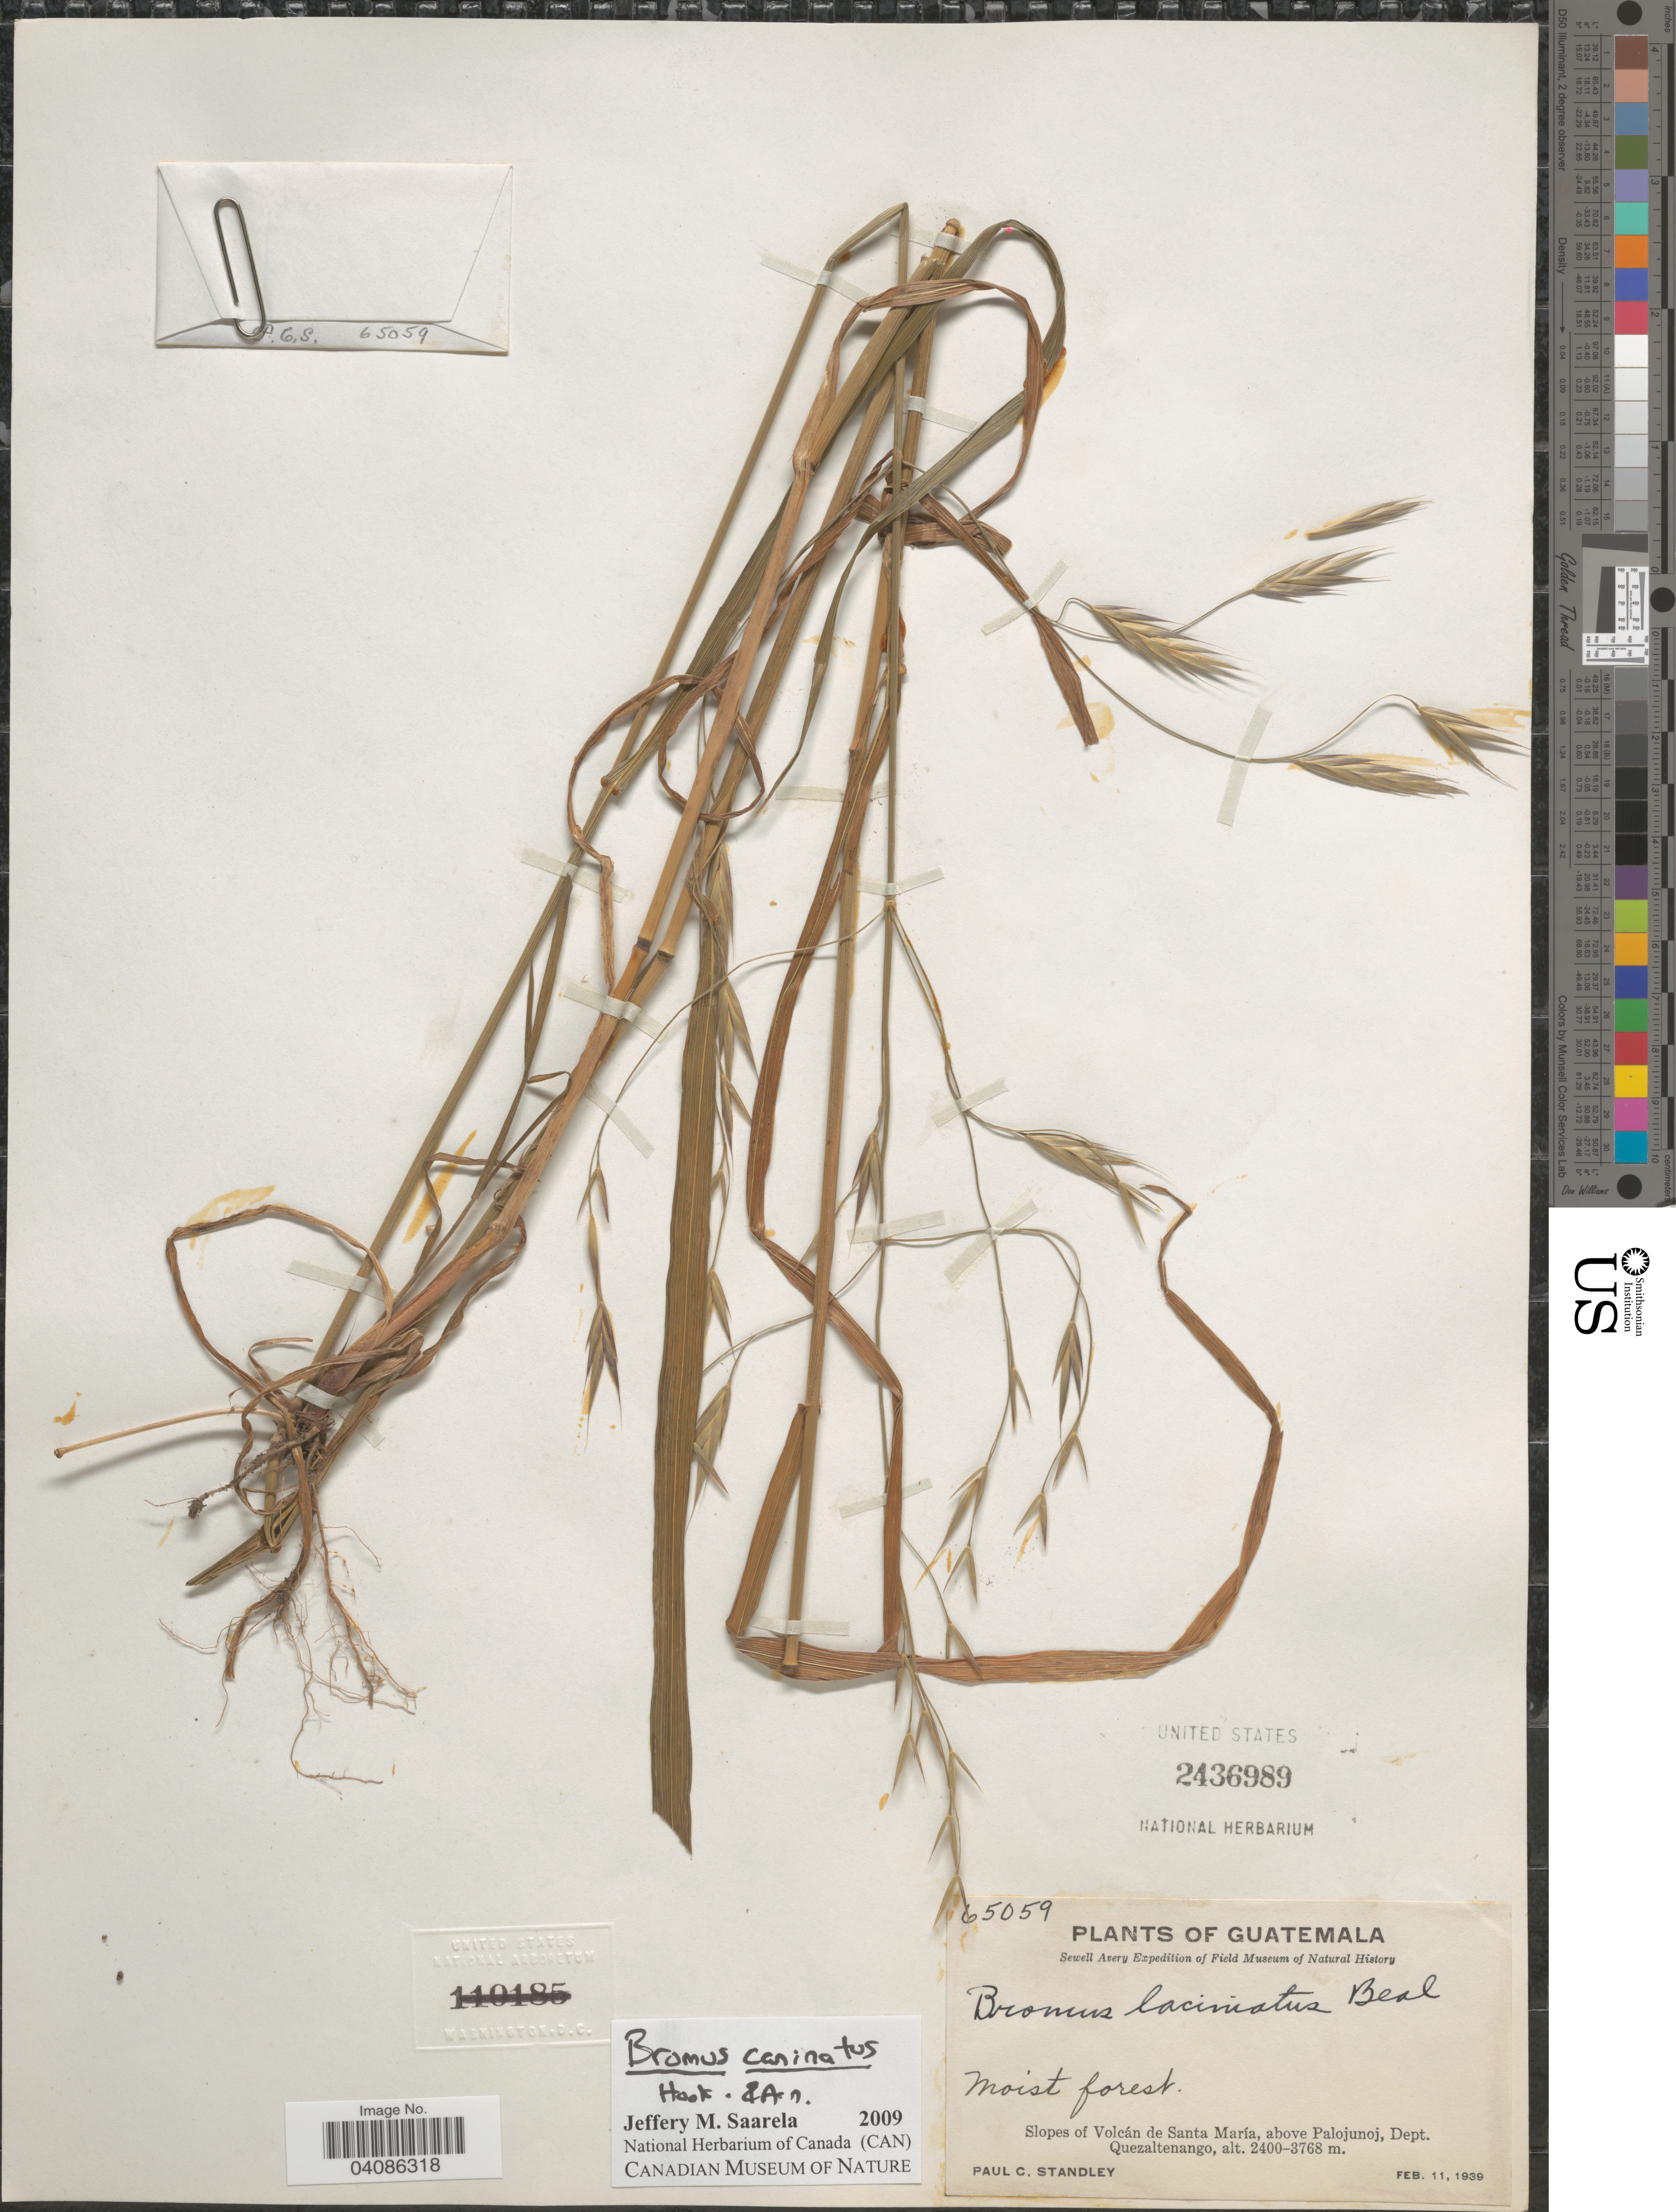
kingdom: Plantae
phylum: Tracheophyta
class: Liliopsida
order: Poales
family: Poaceae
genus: Bromus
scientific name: Bromus carinatus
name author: Hook. & Arn.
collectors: P. C. Standley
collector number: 65059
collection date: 1939-02-11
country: Guatemala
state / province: Quetzaltenango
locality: Sewell Avery Expedition of Field Museum of Natural History. Moist forest. Slopes of Volcán de Santa María, above Palojunoj, Dept. Quezaltenango.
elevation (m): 2400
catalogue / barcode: US 2436989